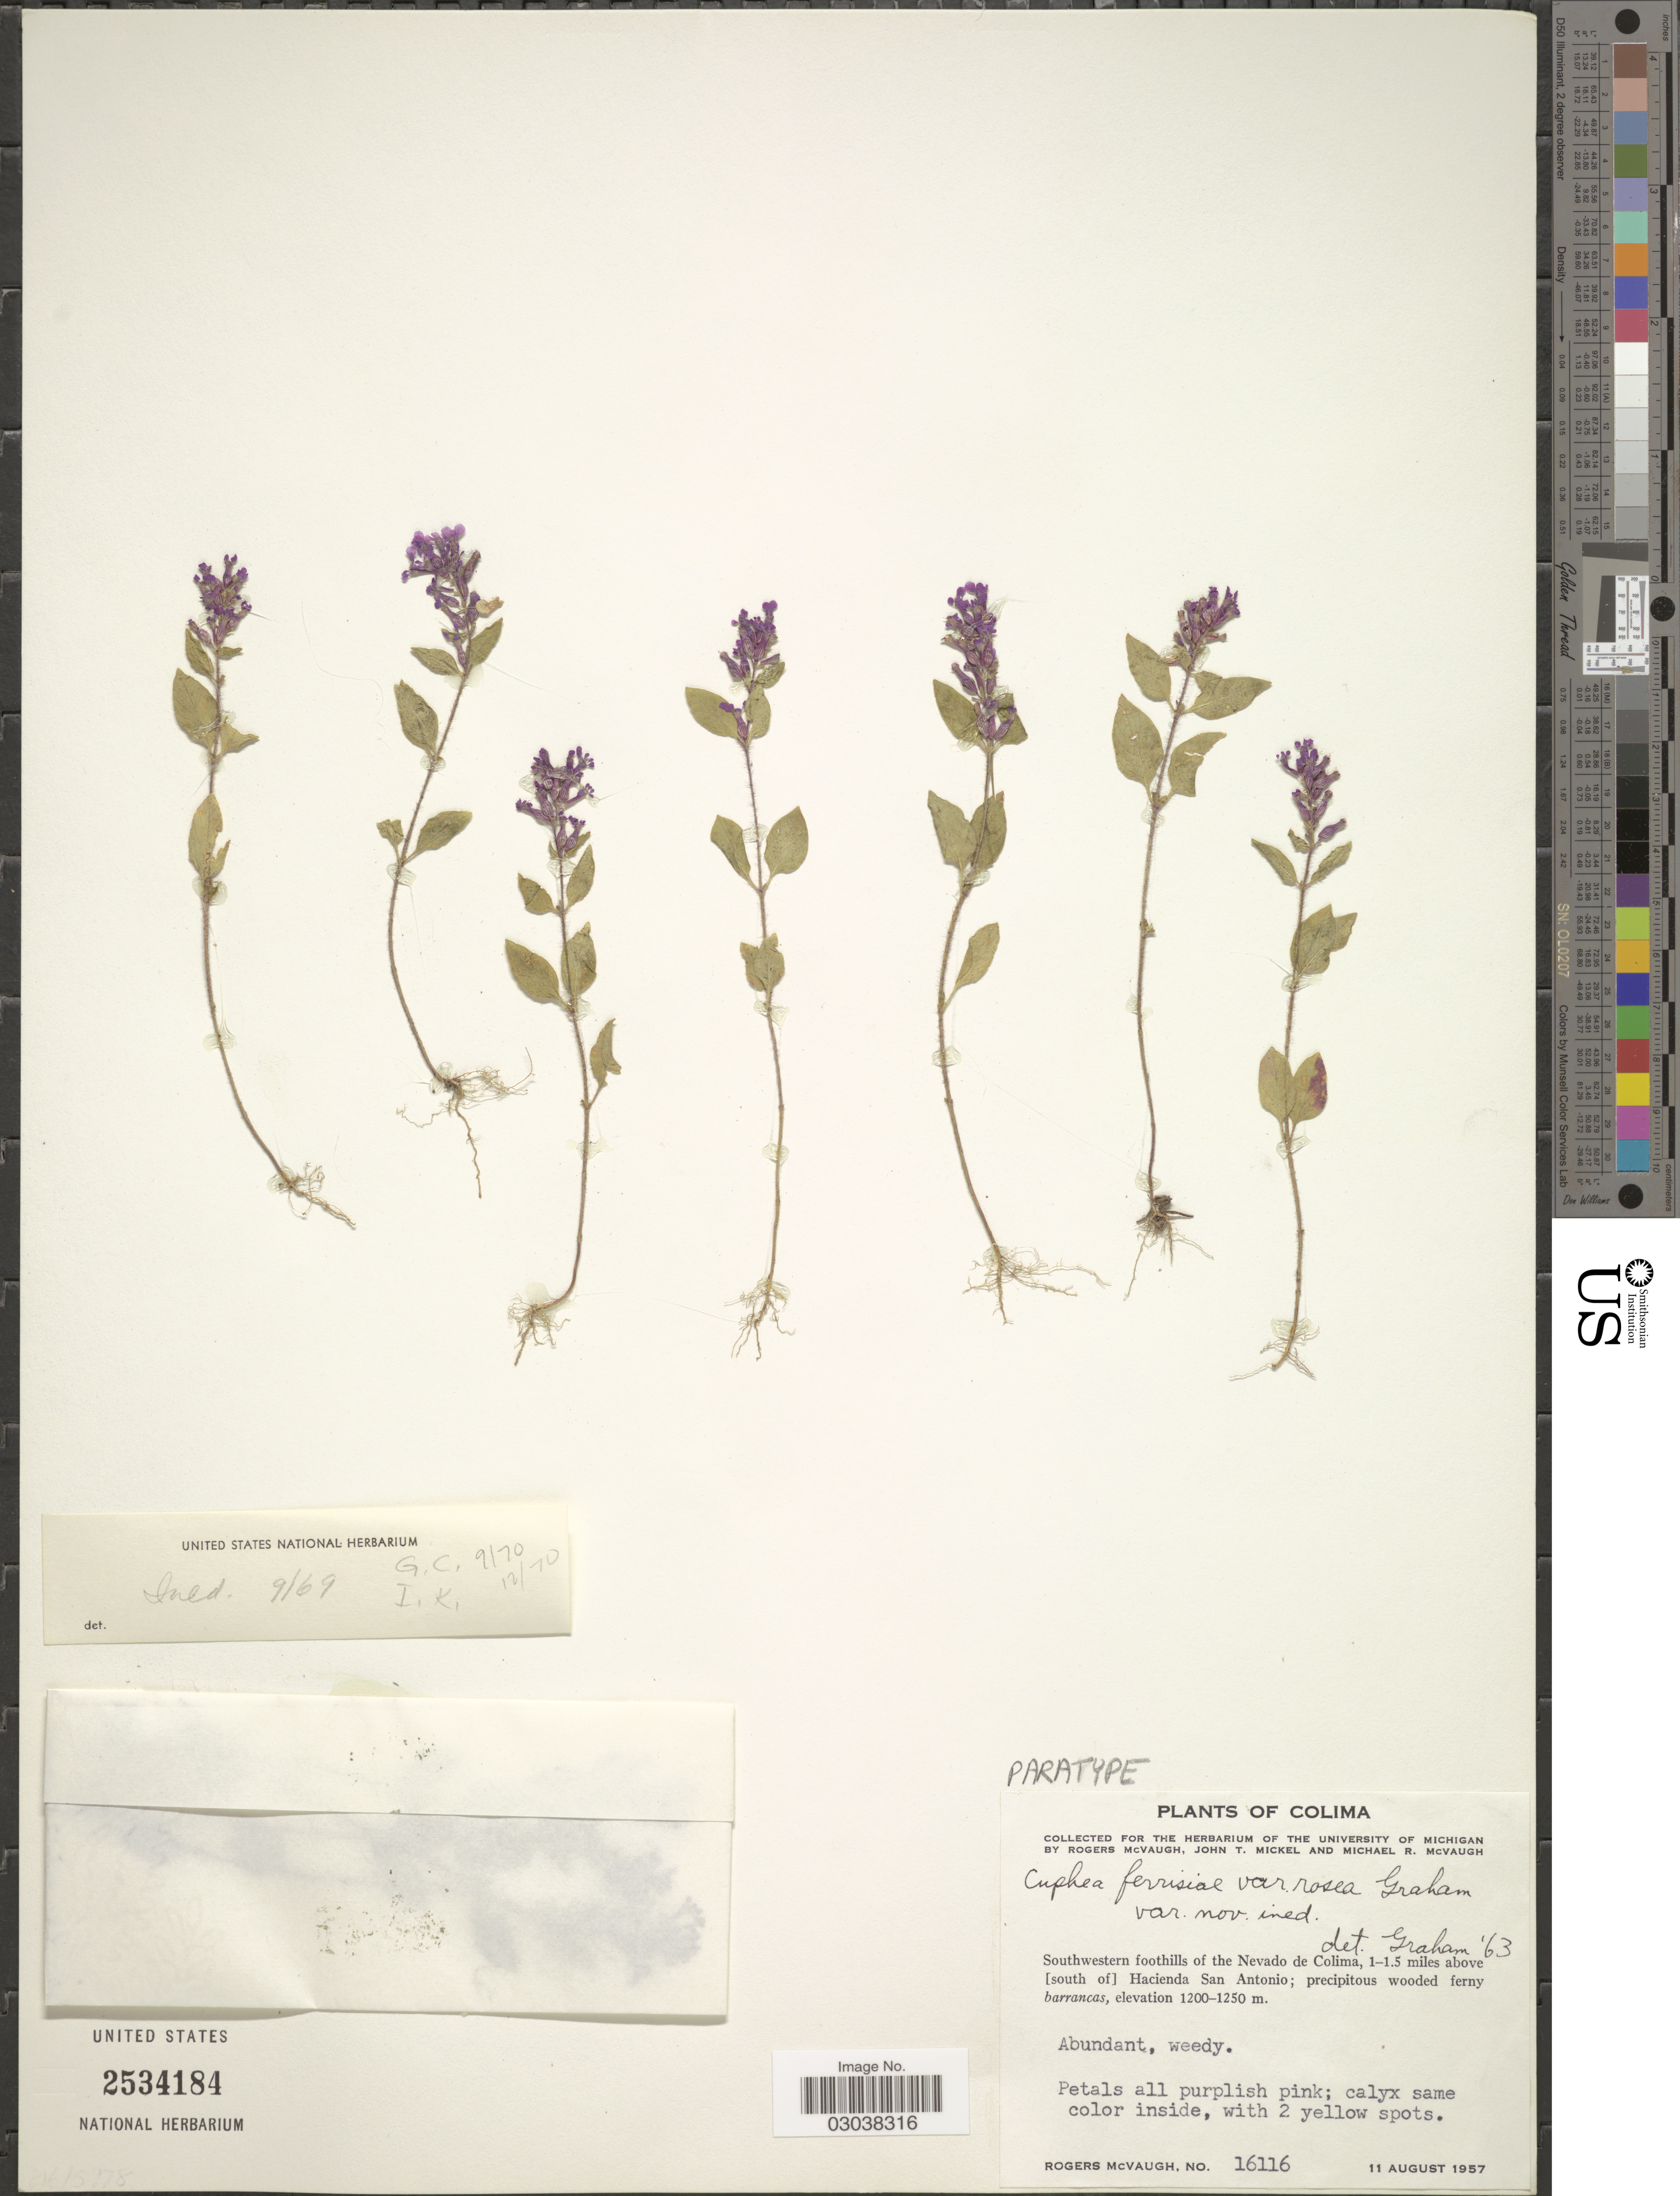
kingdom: Plantae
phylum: Tracheophyta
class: Magnoliopsida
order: Myrtales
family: Lythraceae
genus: Cuphea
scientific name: Cuphea ferrisiae var. rosea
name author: Bacig.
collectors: R. McVaugh, J. T. Mickel & M. R. McVaugh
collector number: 16116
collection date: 1957-08-11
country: Mexico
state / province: Colima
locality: Southwestern foothills of the Nevado de Colima, 1-1.5 miles above [south of] Hacienda San Antonio.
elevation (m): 1200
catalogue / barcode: US 2534184